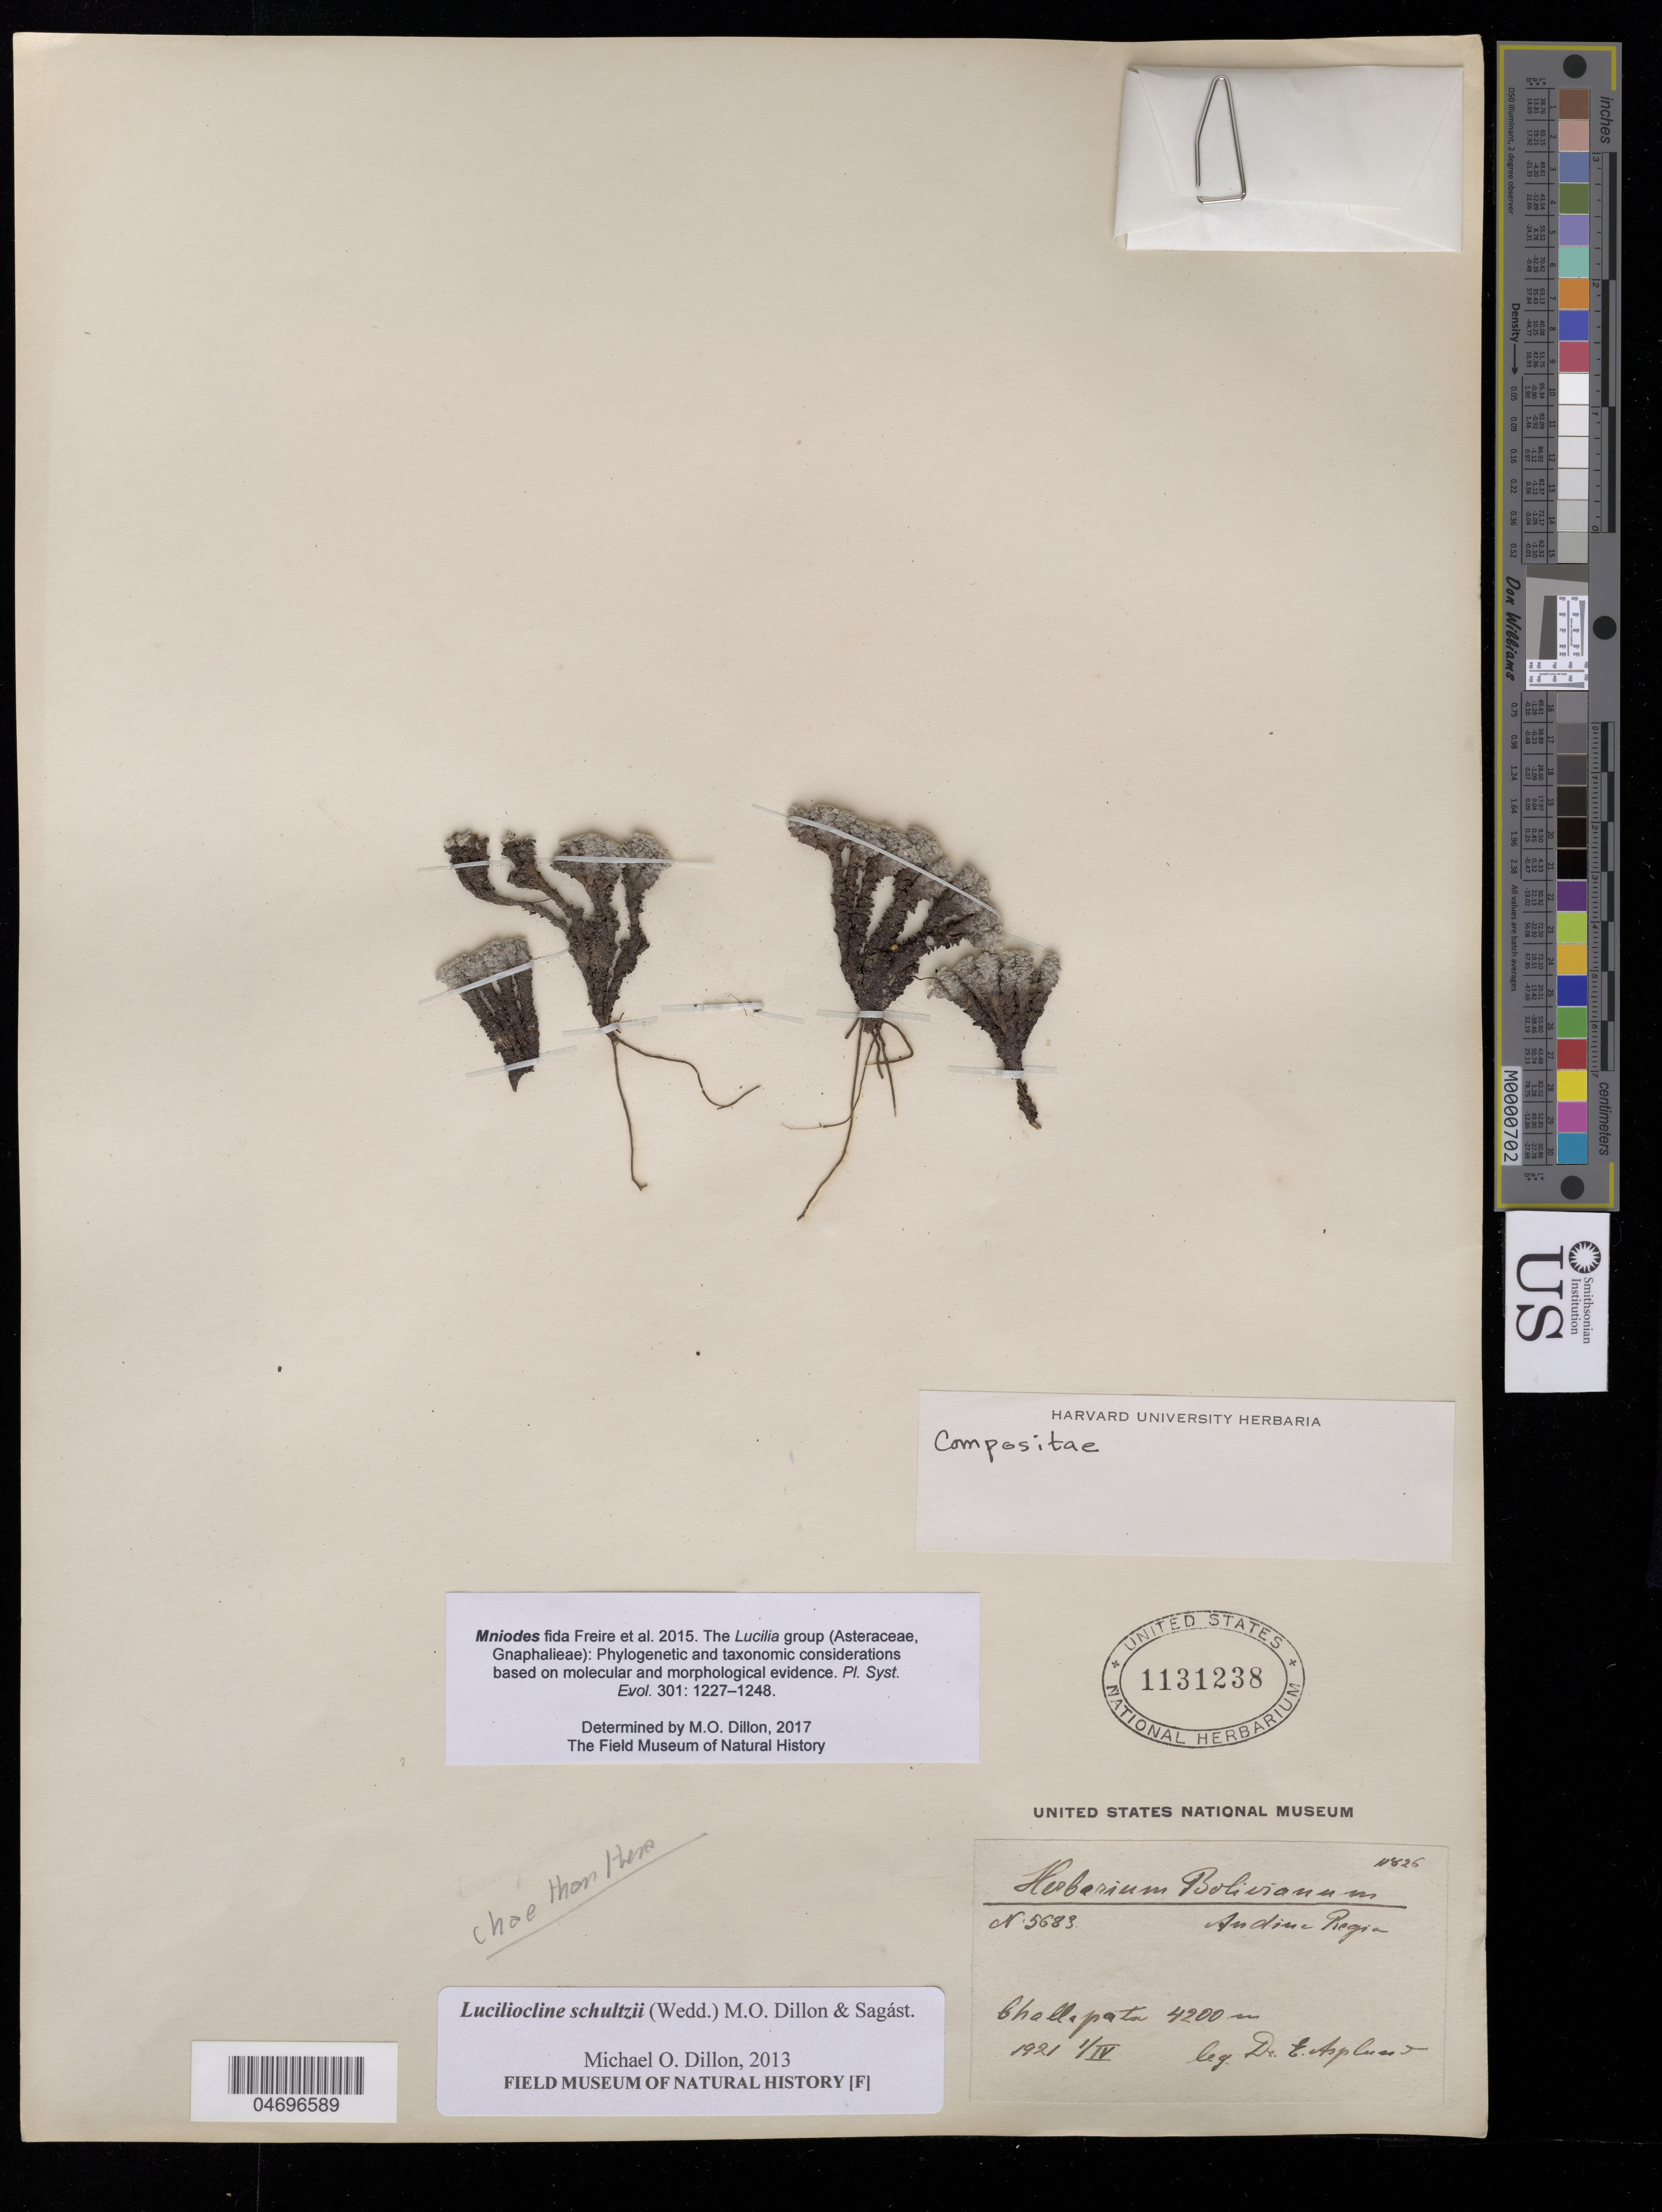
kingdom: Plantae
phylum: Tracheophyta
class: Magnoliopsida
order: Asterales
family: Asteraceae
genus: Mniodes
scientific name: Mniodes caespititia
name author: (Wedd.) Quip. & M.O. Dillon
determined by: Dillon, M. O.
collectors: E. Asplund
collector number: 5683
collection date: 1921-03-01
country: Bolivia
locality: Charaña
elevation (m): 4000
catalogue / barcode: US 1131238